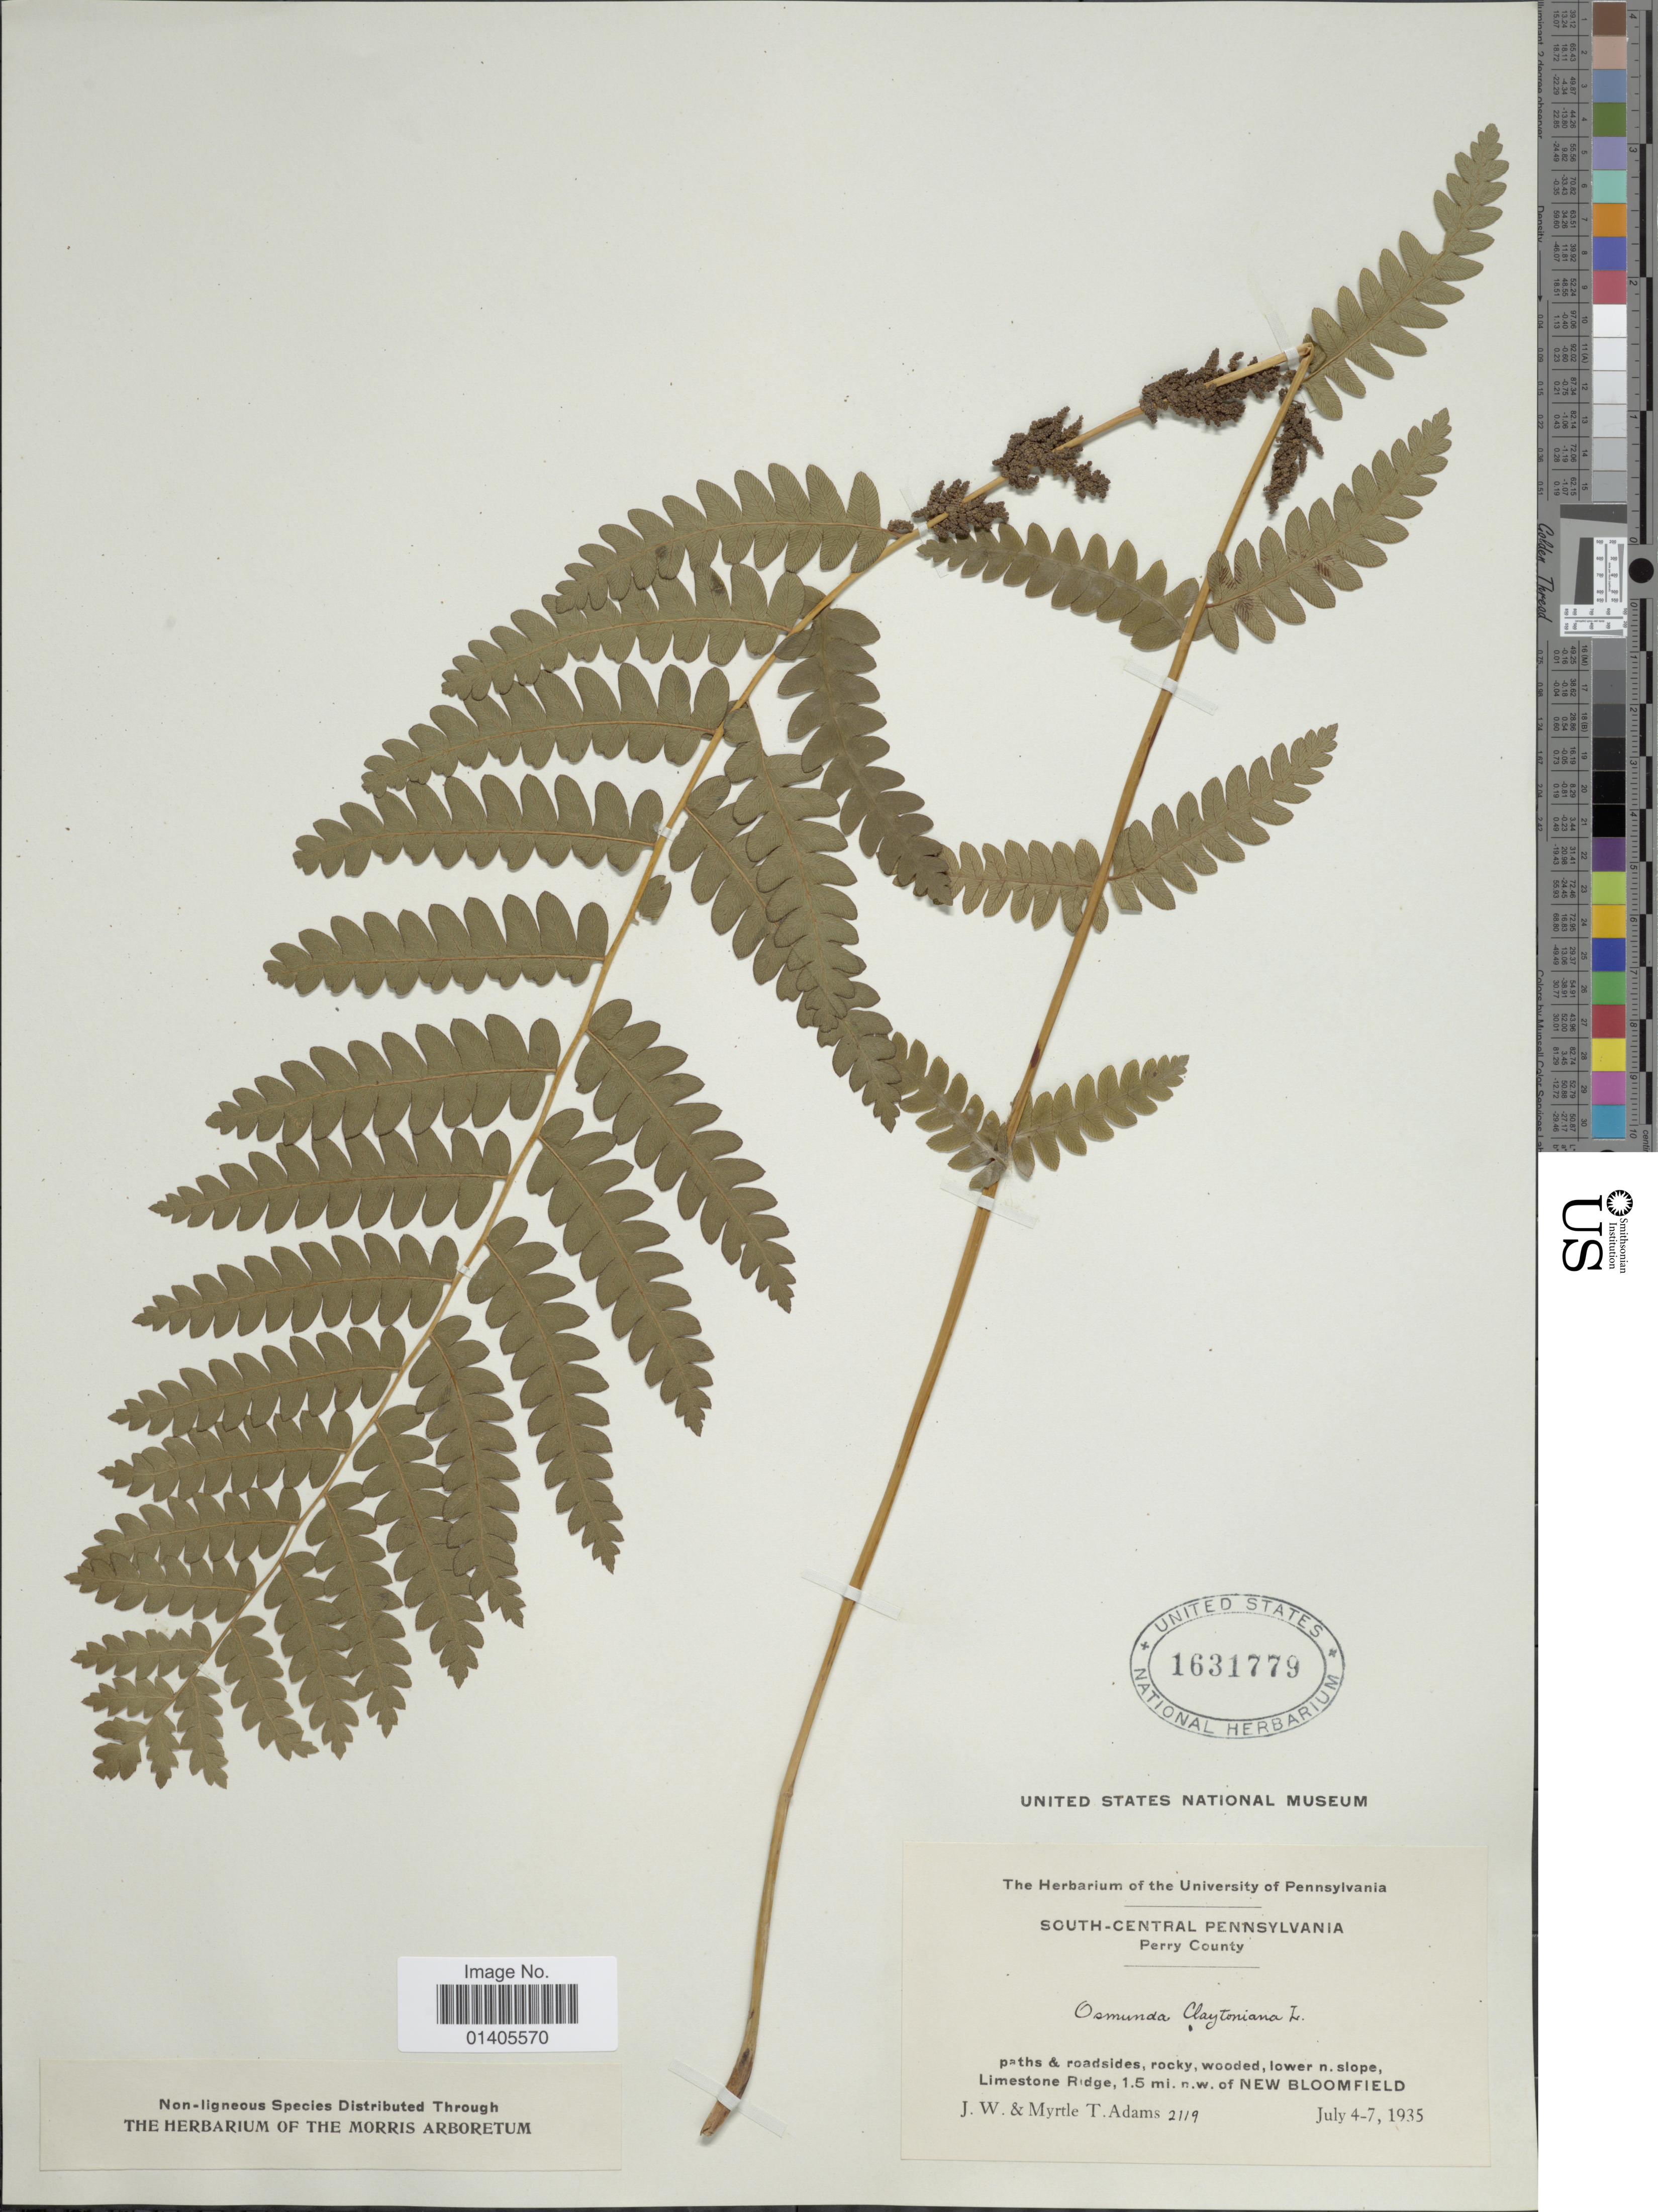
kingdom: Plantae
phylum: Tracheophyta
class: Polypodiopsida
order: Osmundales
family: Osmundaceae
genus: Osmunda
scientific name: Osmunda claytoniana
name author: (L.) Tagawa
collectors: J. Adams & M. T. Adams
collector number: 2119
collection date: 1935-07-04/1935-07-07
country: United States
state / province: Pennsylvania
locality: South-central Pennsylvania, Perry County, lower n.slope Limestone Ridge, 1.5 mi. n.w. of New Bloomfield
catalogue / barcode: US 1631779